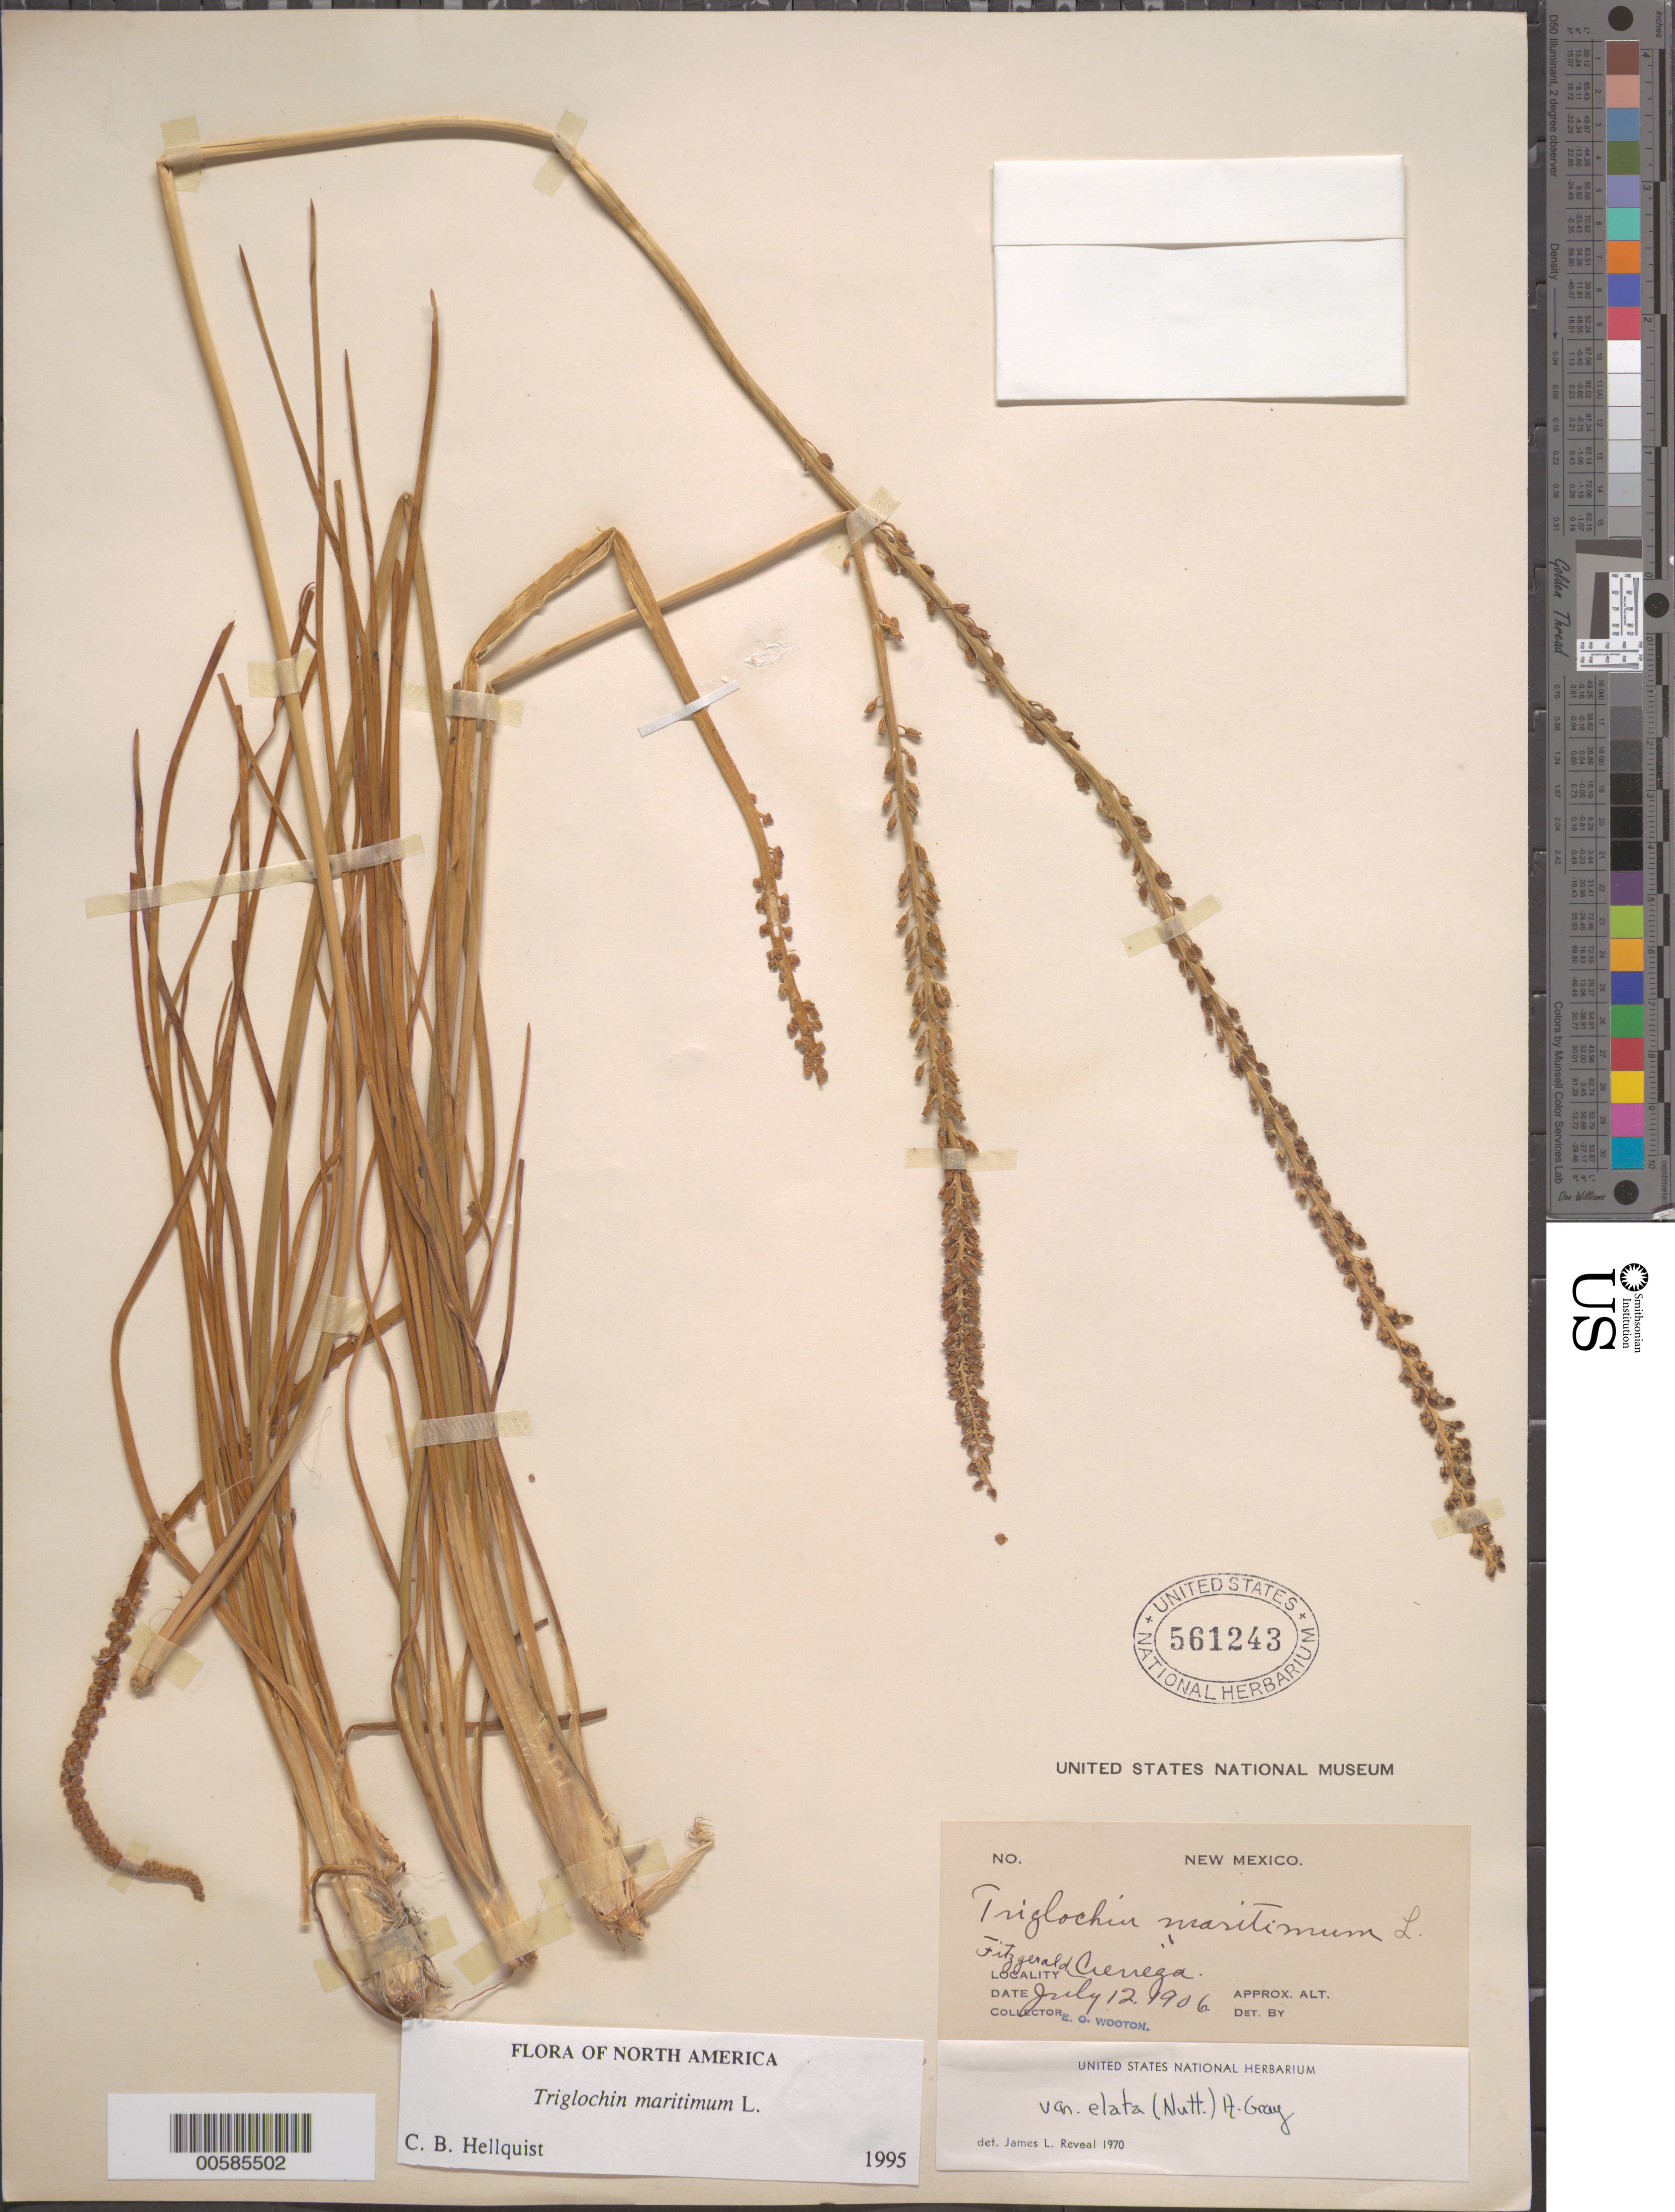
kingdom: Plantae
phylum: Tracheophyta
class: Liliopsida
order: Alismatales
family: Juncaginaceae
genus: Triglochin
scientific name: Triglochin maritima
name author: L.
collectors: E. O. Wooton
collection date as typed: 12 Jul 1906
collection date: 1906-07-12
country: United States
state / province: New Mexico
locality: Fitzgerald Cierrega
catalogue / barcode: US 561243